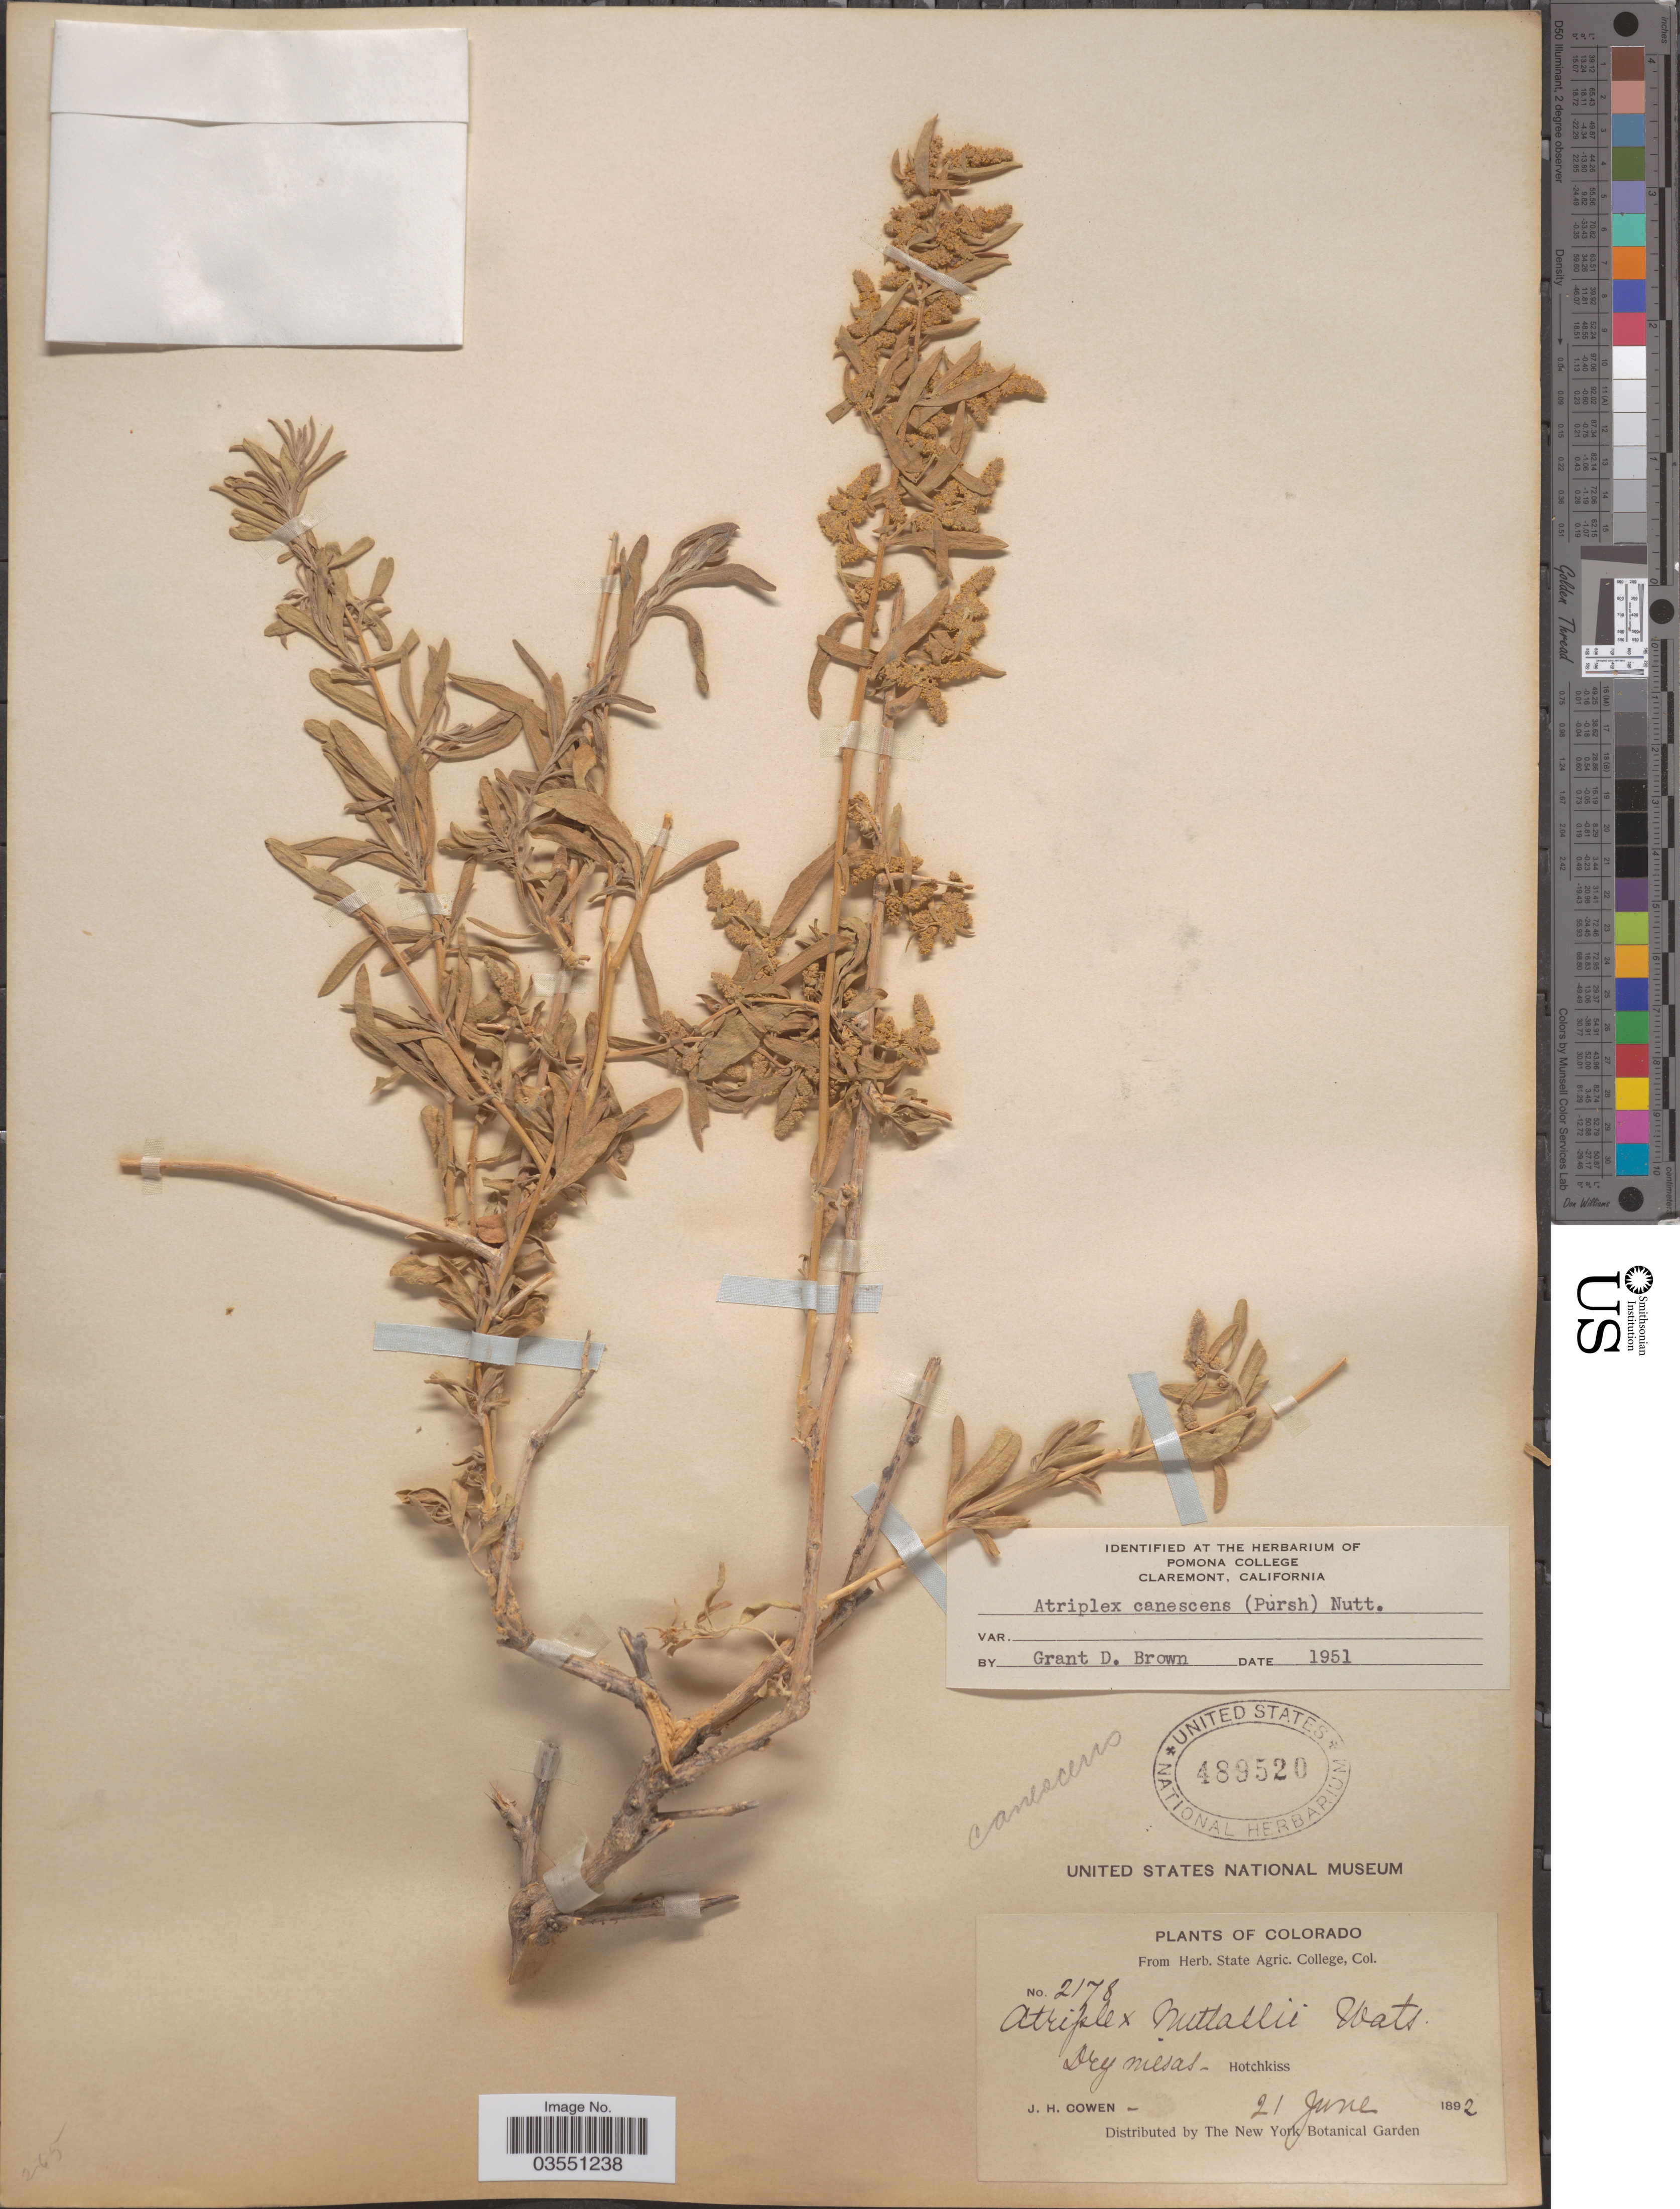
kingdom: Plantae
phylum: Tracheophyta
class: Magnoliopsida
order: Caryophyllales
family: Amaranthaceae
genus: Atriplex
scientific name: Atriplex canescens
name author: (Pursh) Nutt.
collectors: J. H. Cowen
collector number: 2178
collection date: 1892-06-21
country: United States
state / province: Colorado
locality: Hotchkiss.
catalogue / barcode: US 489520